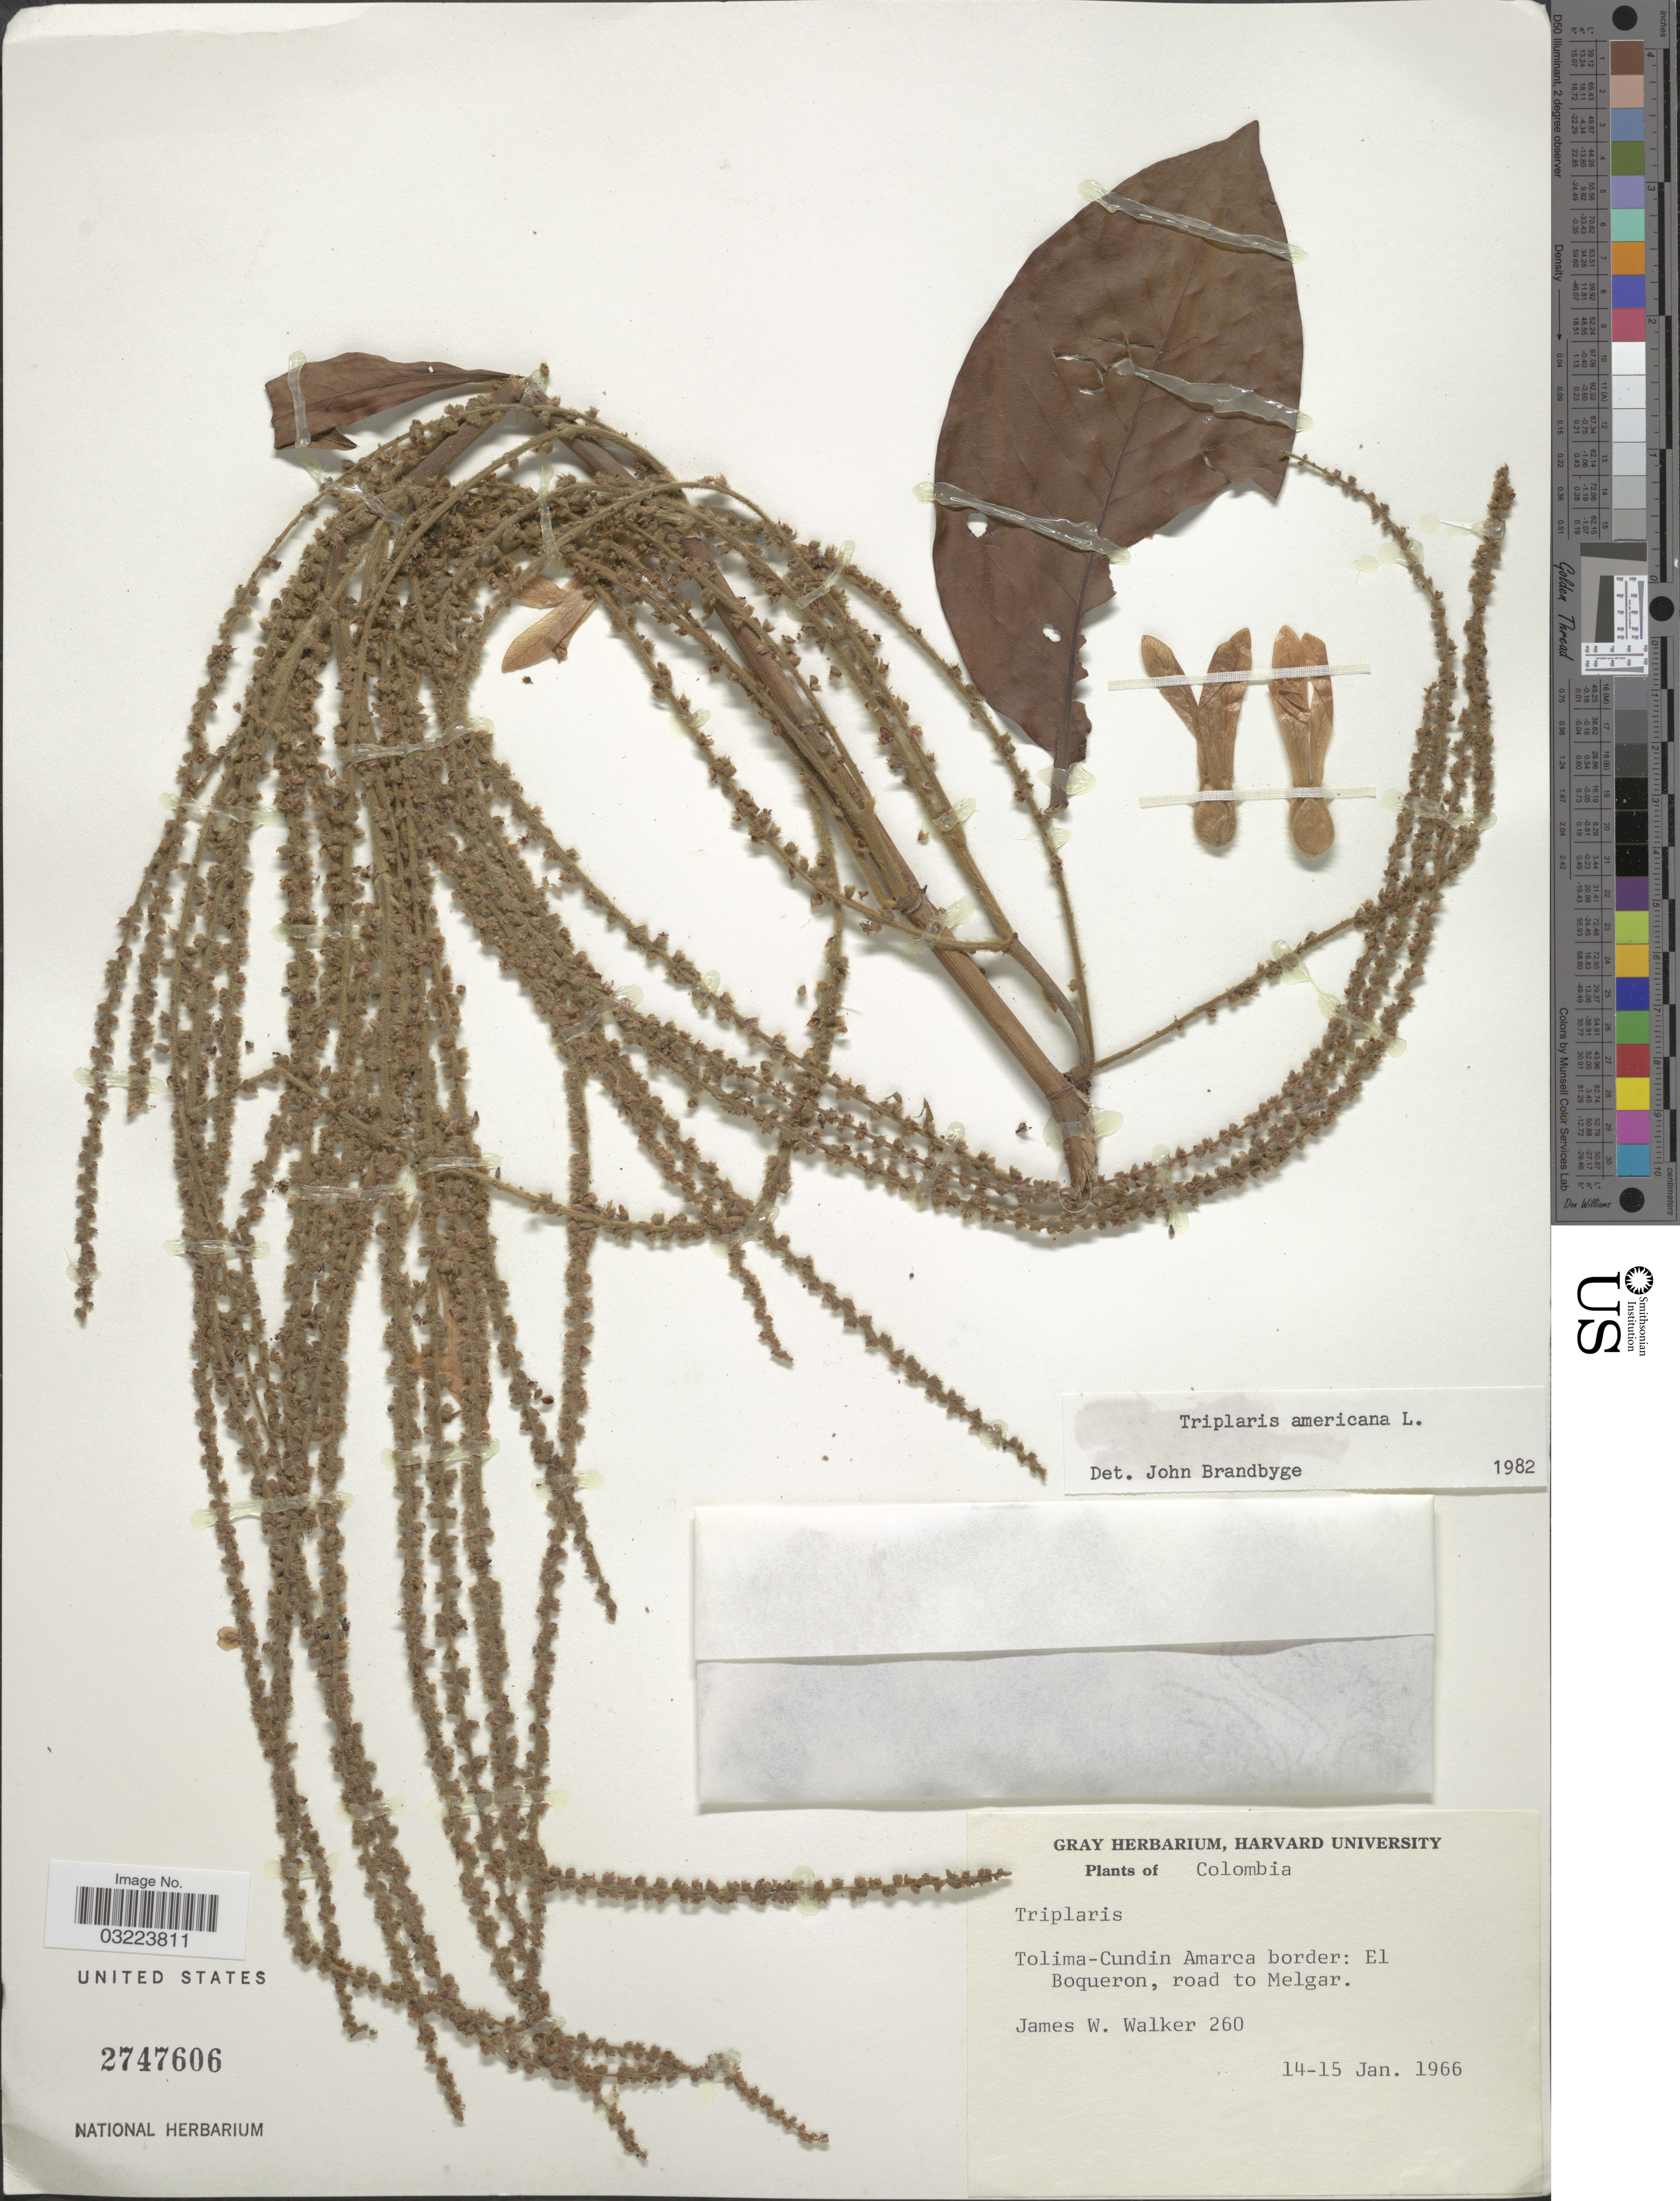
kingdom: Plantae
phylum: Tracheophyta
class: Magnoliopsida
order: Caryophyllales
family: Polygonaceae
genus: Triplaris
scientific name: Triplaris americana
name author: L.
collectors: J. W. Walker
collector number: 260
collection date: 1966-01-14/1966-01-15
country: Colombia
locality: Tolima-Cundin Amarca border: el Boqueron, road to Melgar.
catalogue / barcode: US 2747606